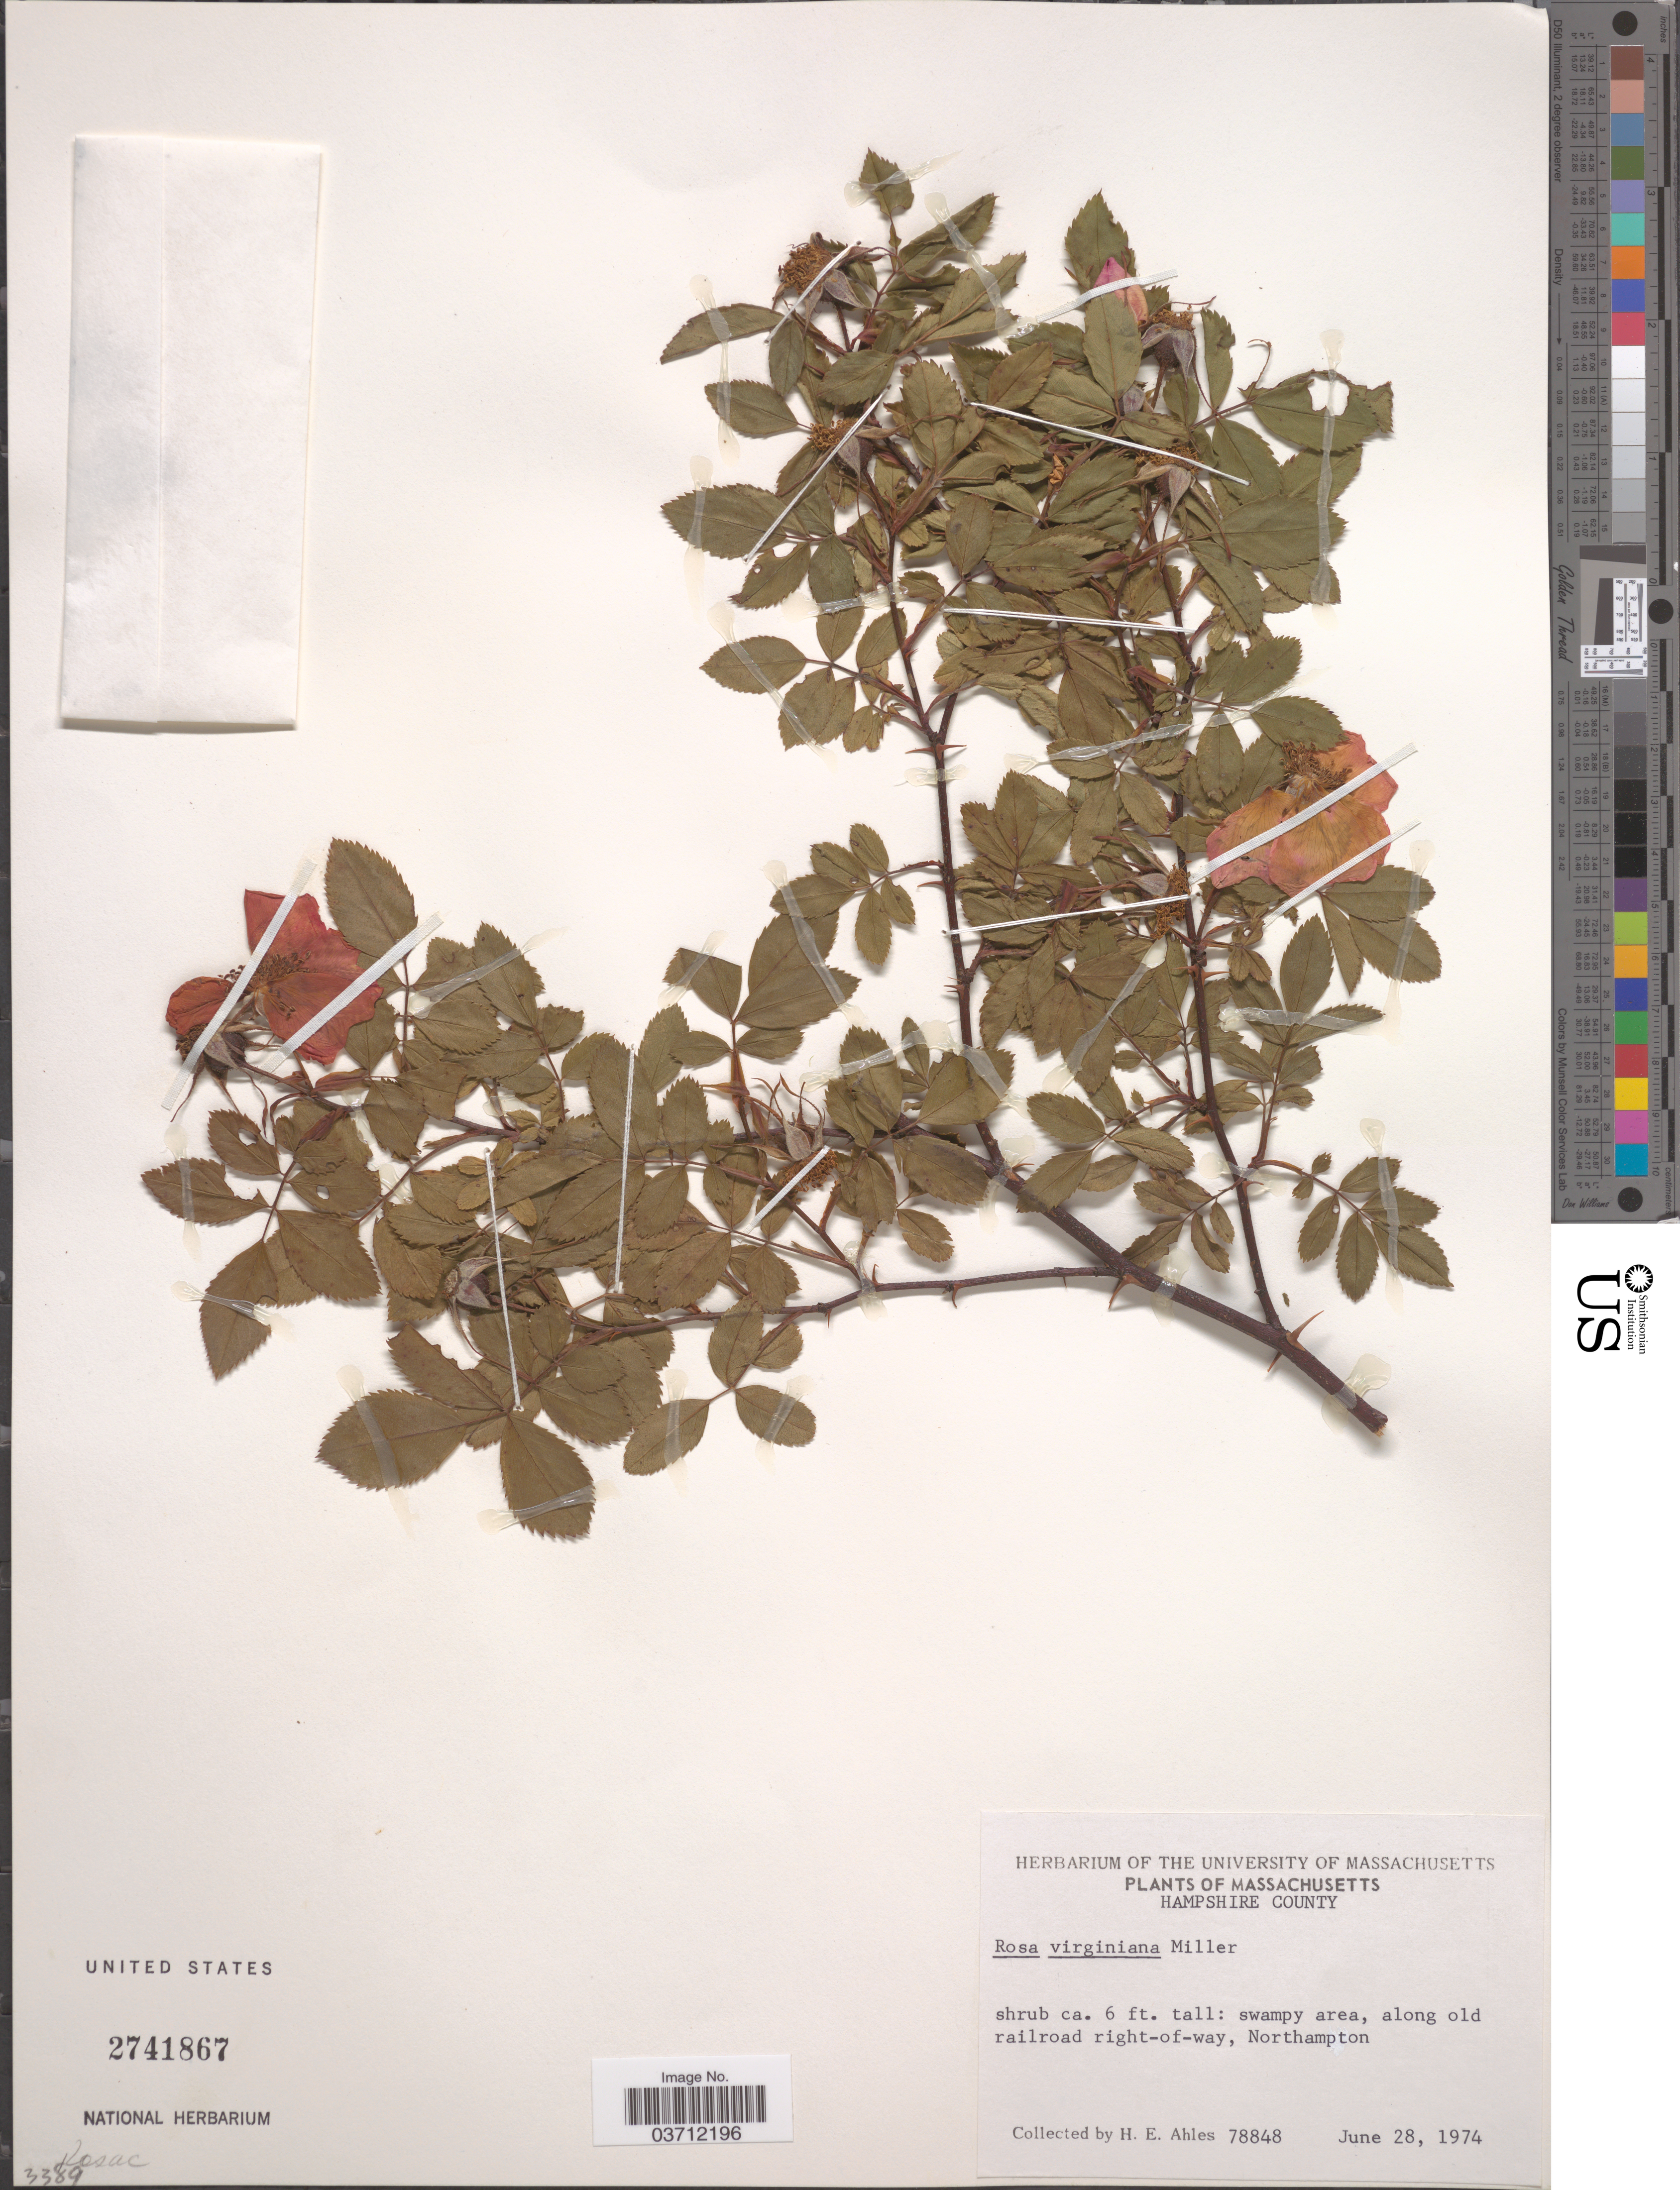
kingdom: Plantae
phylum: Tracheophyta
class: Magnoliopsida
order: Rosales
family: Rosaceae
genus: Rosa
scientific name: Rosa virginiana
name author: Mill.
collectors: H. E. Ahles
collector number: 78848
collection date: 1974-06-28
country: United States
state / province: Massachusetts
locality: Hampshire County. Along old railroad right-of-way, Northampton.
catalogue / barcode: US 2741867